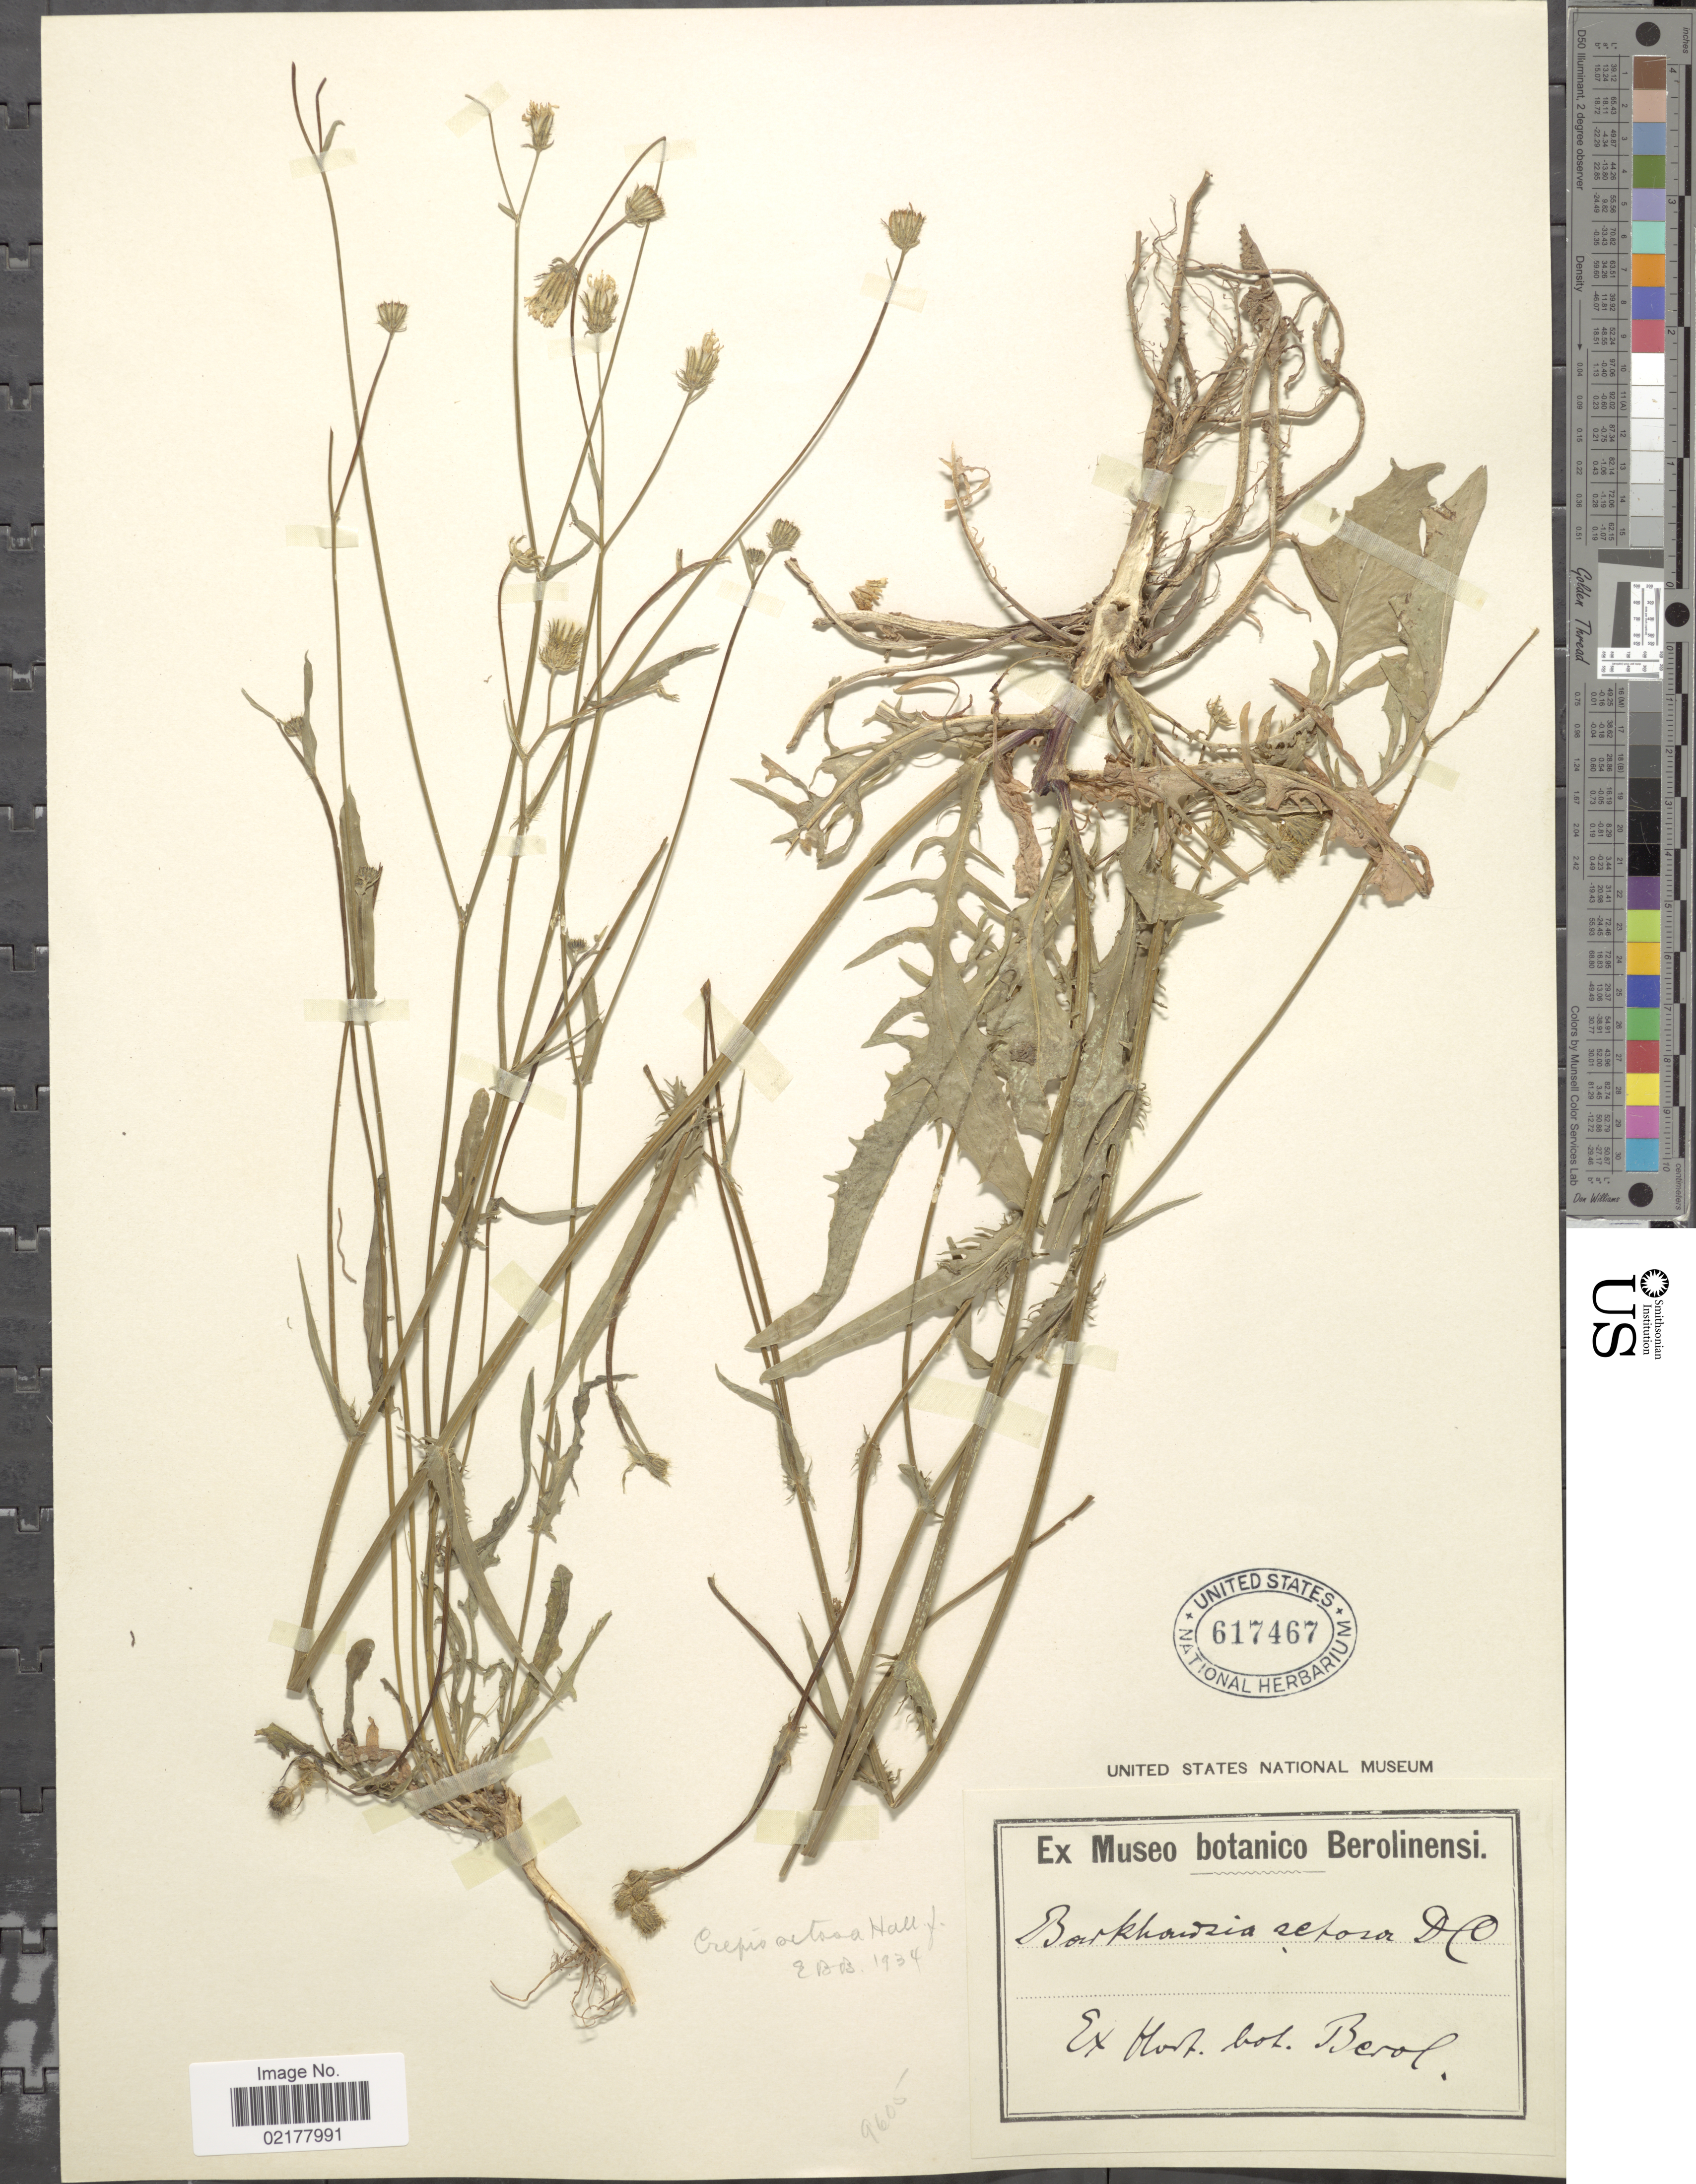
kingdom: Plantae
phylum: Tracheophyta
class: Magnoliopsida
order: Asterales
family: Asteraceae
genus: Crepis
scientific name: Crepis setosa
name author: Haller f.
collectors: ex Museo Botanico Berolinensi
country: Germany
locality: Ex Hort. bot. Berol [unsure placement]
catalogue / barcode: US 617467